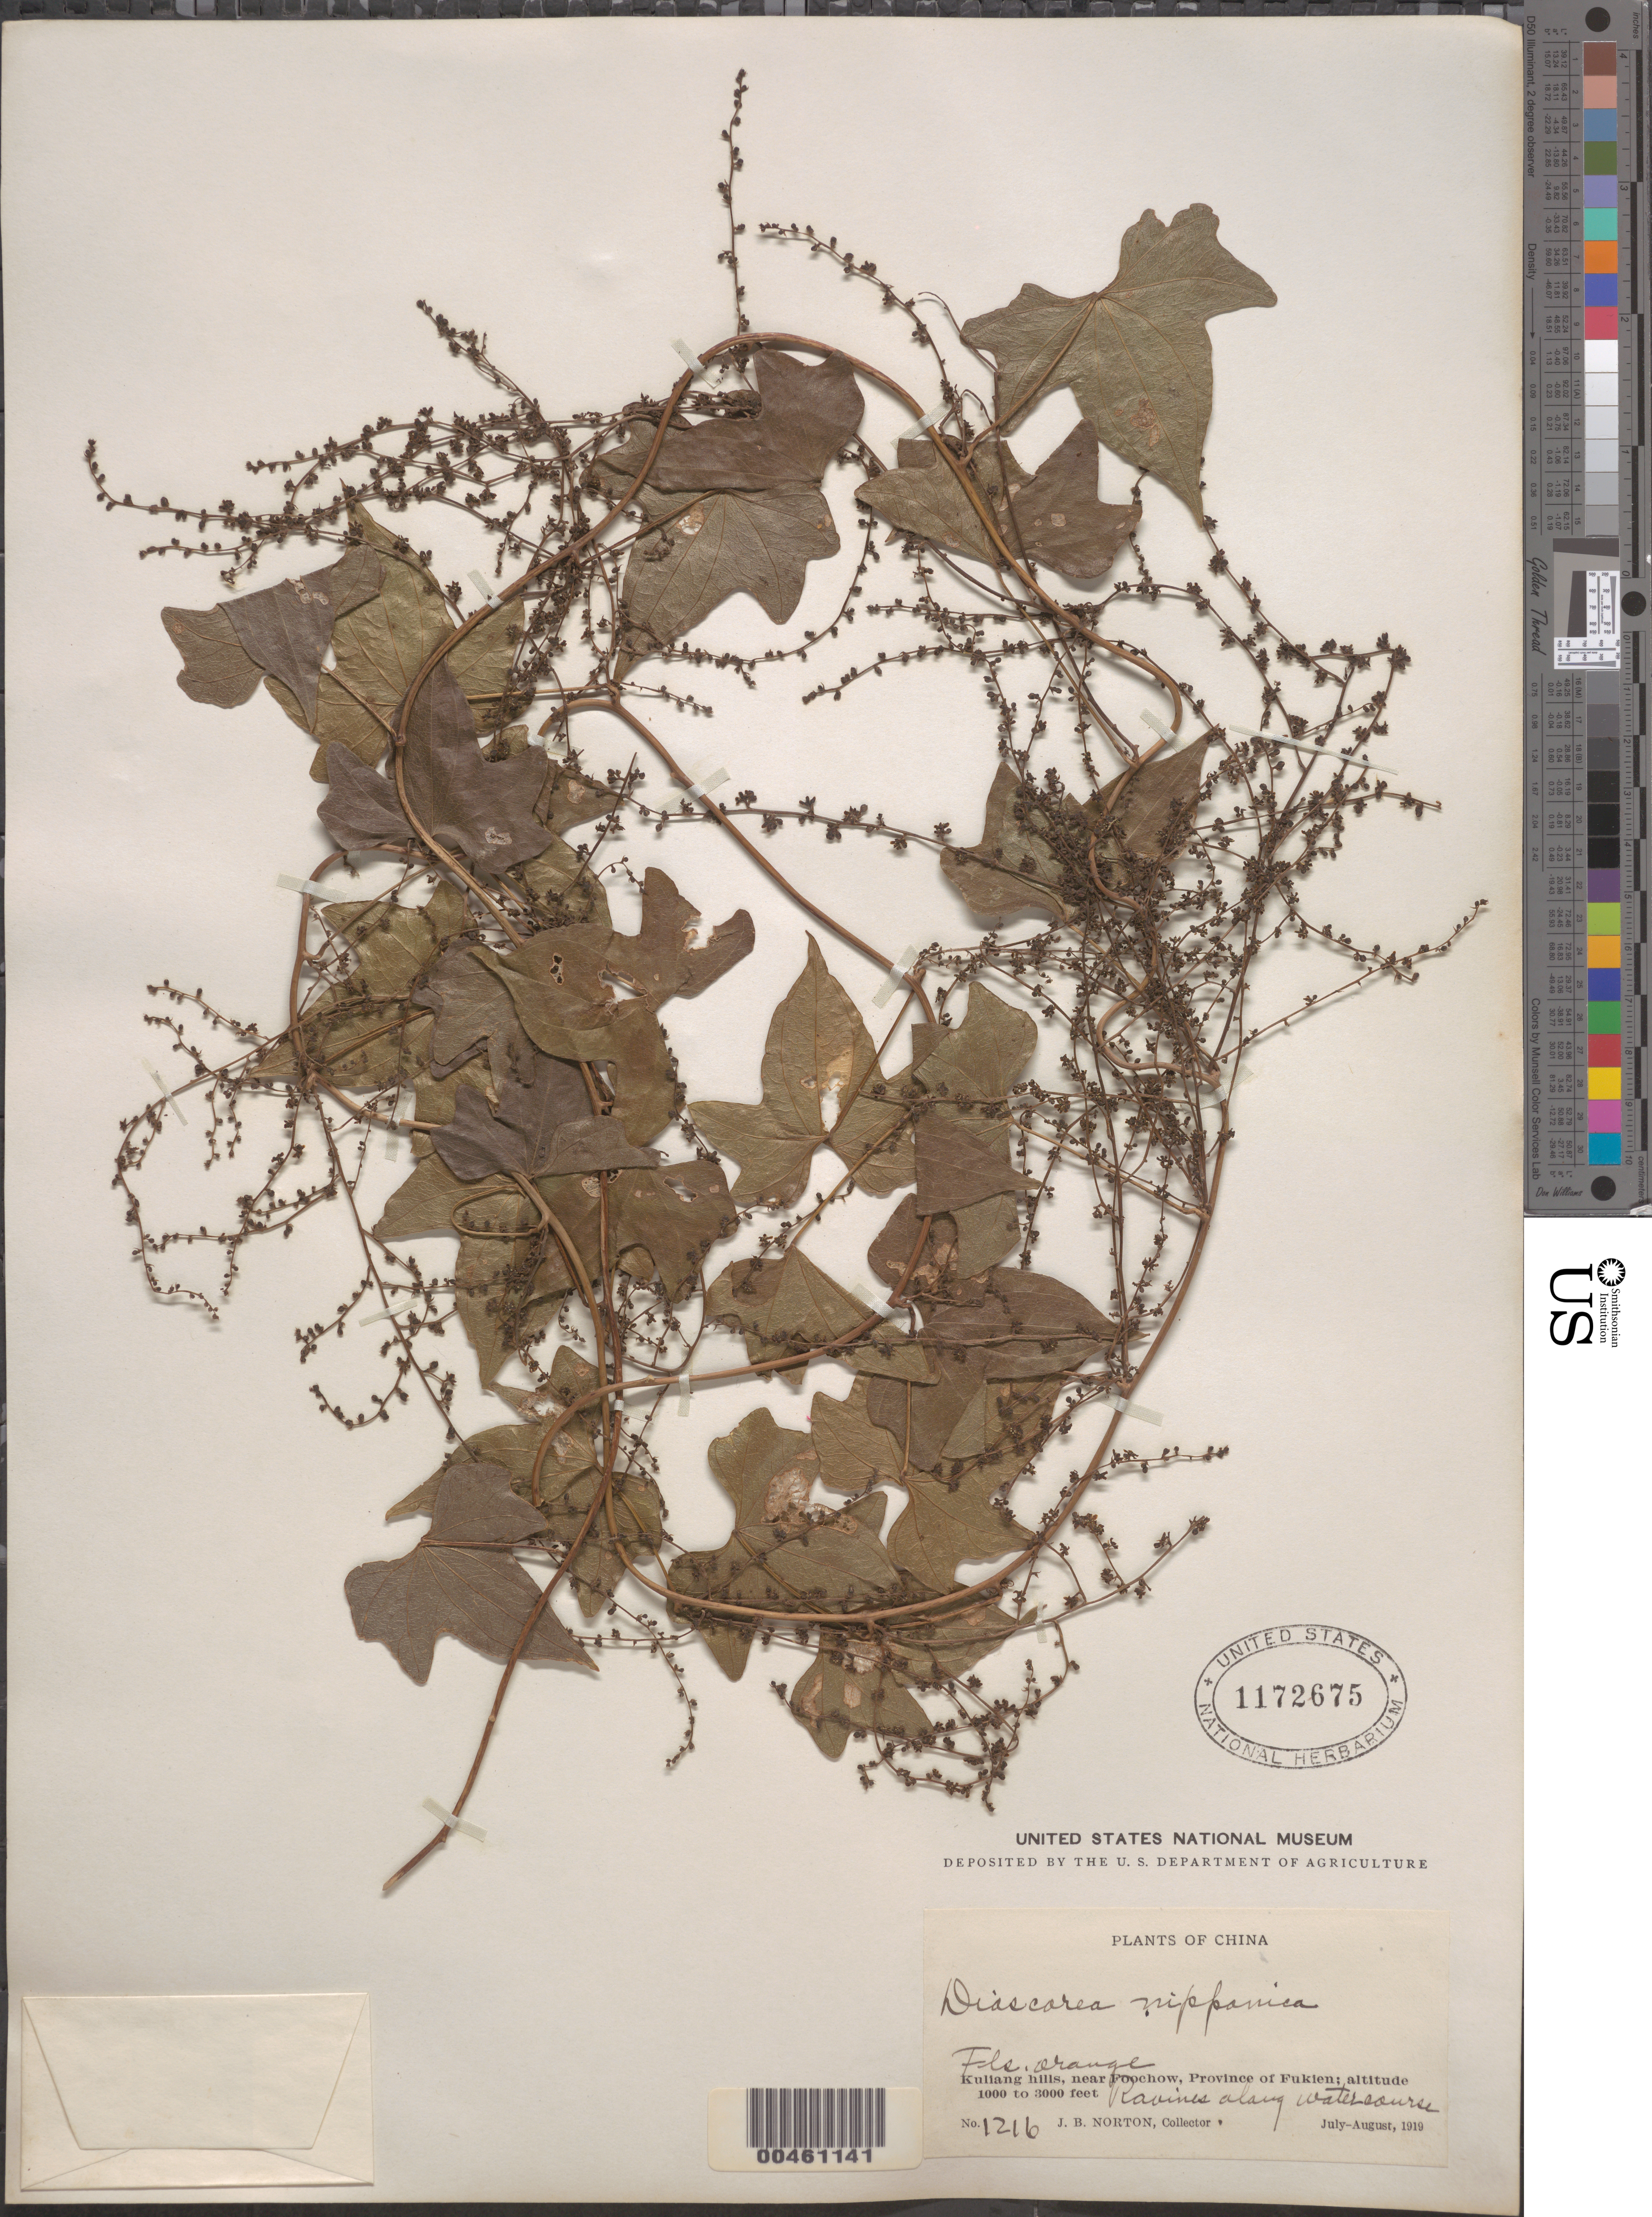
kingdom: Plantae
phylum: Tracheophyta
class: Liliopsida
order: Dioscoreales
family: Dioscoreaceae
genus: Dioscorea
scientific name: Dioscorea nipponica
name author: Makino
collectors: J. Norton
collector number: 1216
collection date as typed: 1919 to -- --- 1919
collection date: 1919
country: China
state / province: Fujian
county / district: Foochow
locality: Kuliang Hills [Foochow Dist. = Fuzhou Shi]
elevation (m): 305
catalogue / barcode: US 1172675